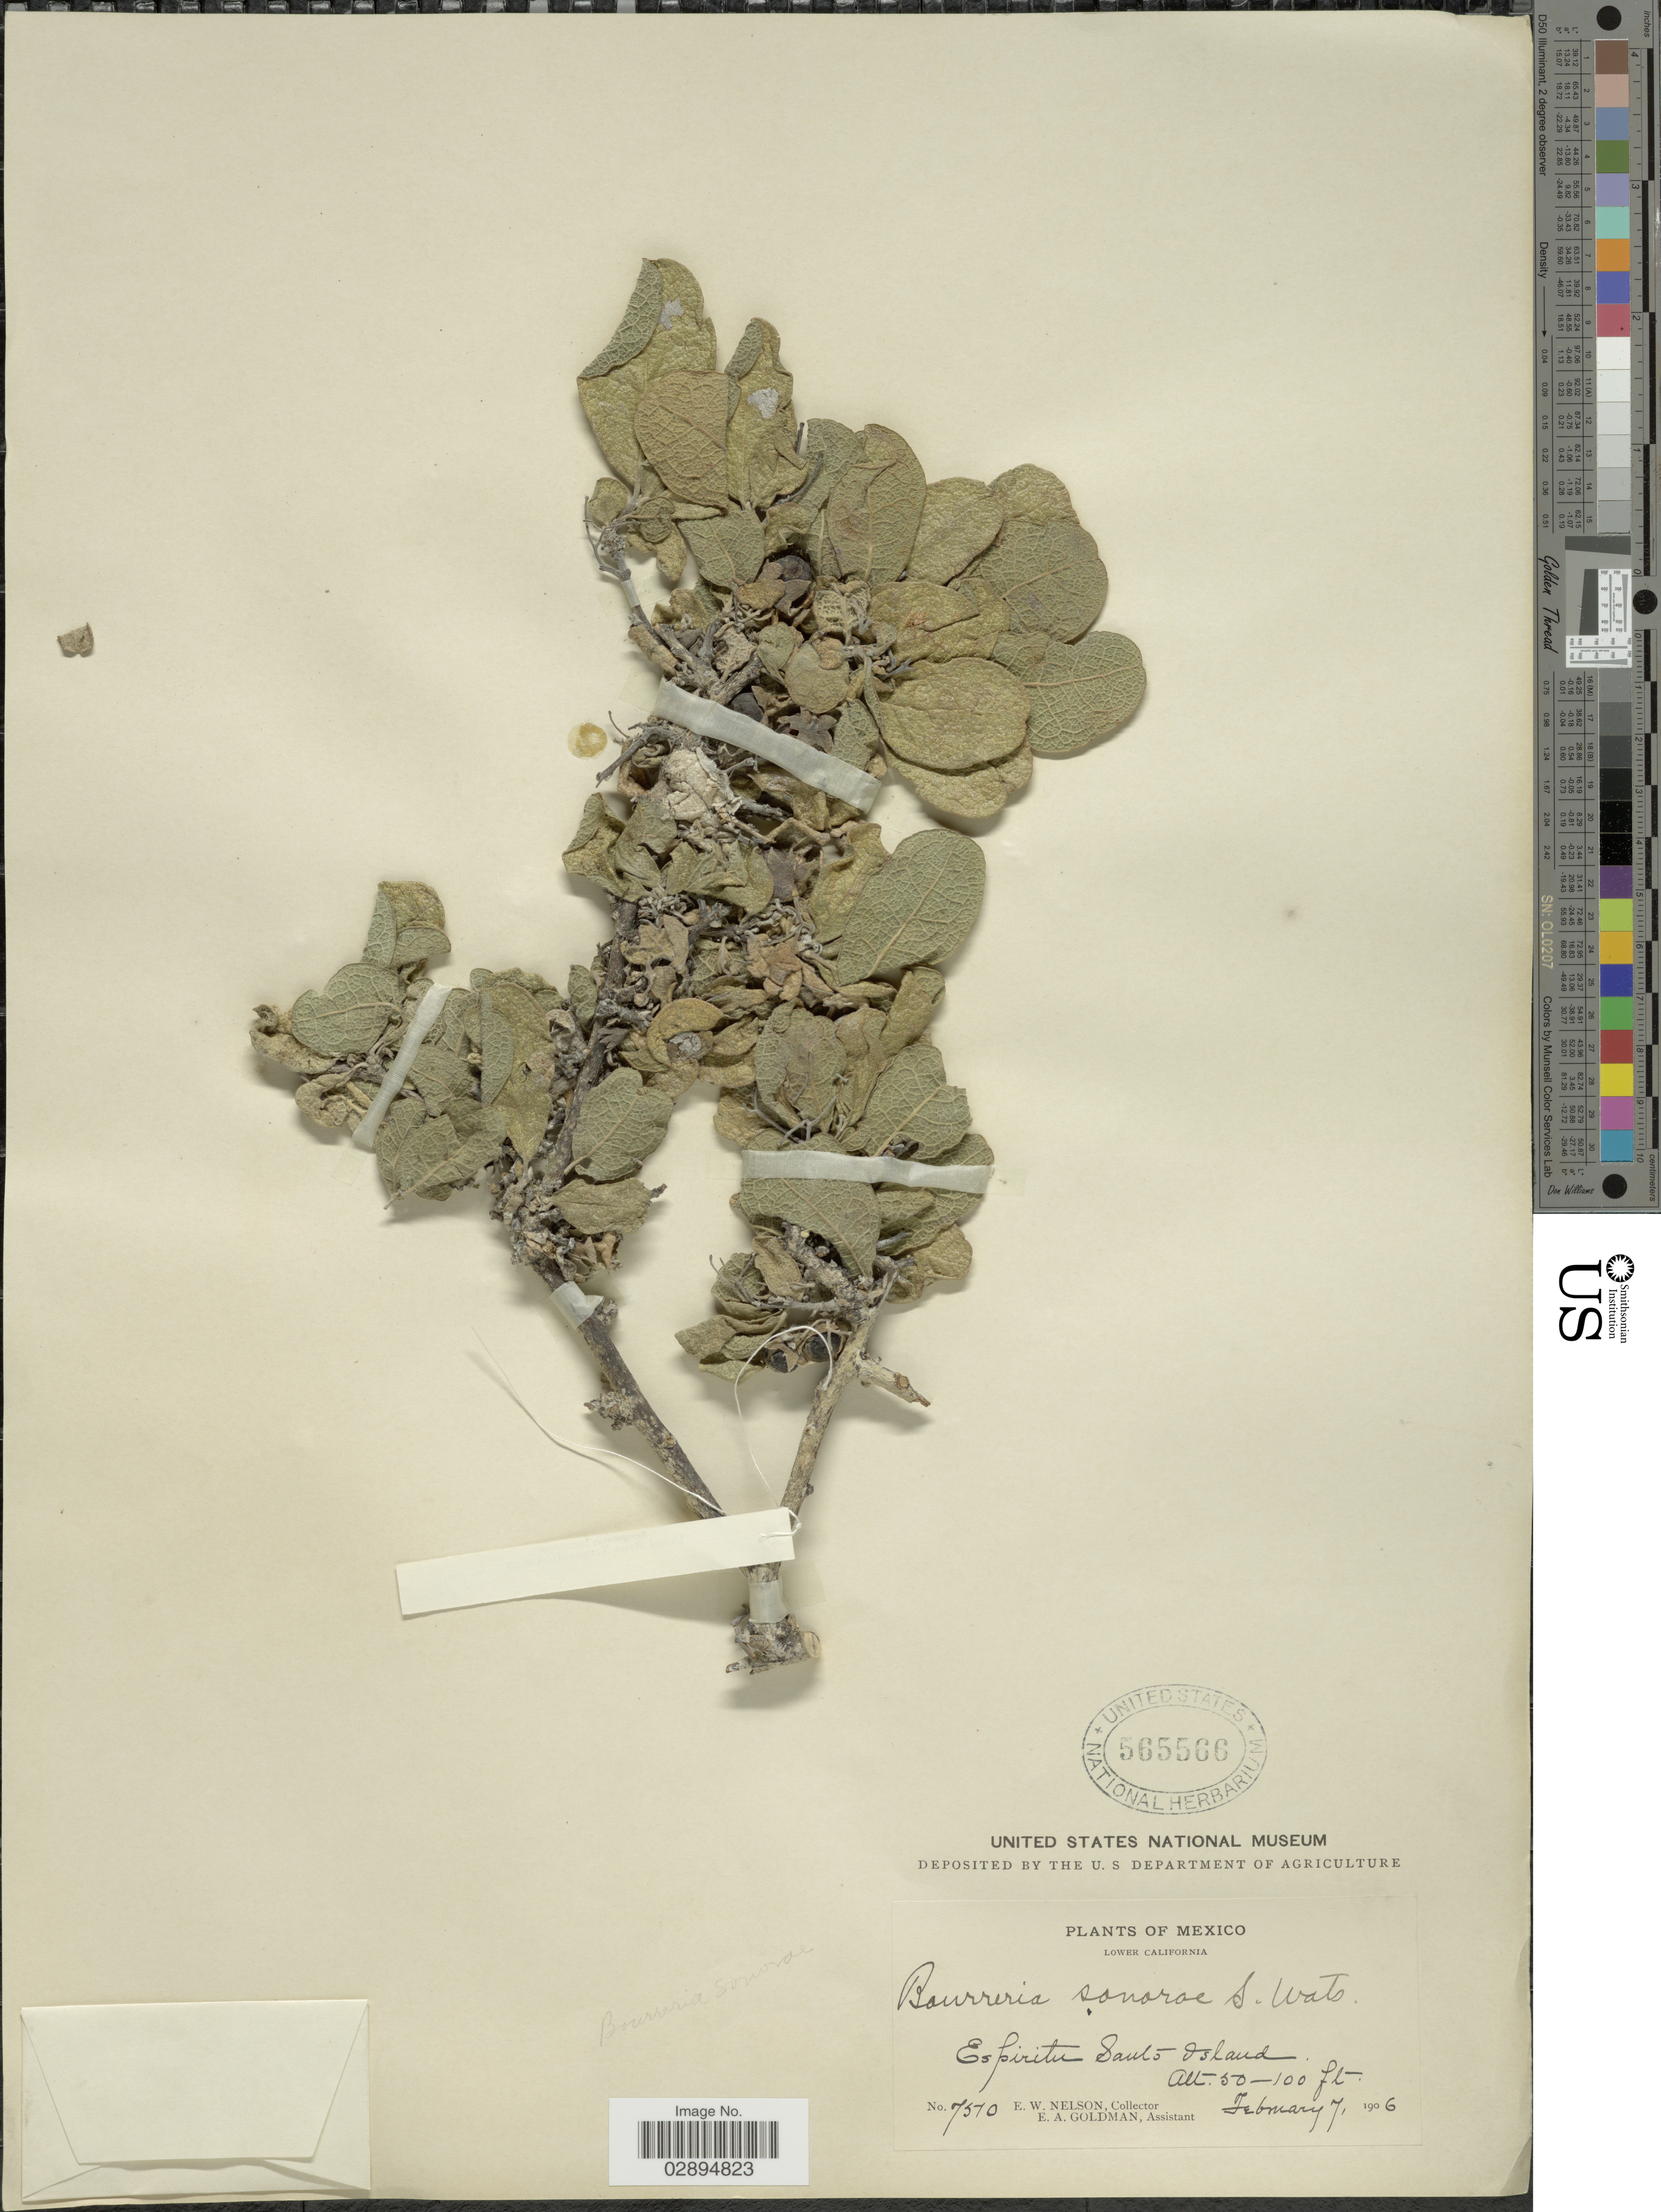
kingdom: Plantae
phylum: Tracheophyta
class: Magnoliopsida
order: Boraginales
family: Ehretiaceae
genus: Bourreria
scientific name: Bourreria sonorae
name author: S. Watson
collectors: E. W. Nelson & E. A. Goldman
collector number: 7510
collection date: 1906-02-07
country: Mexico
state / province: Baja California Sur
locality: Lower California. Espiritu Santo Island.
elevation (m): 15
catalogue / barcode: US 565566